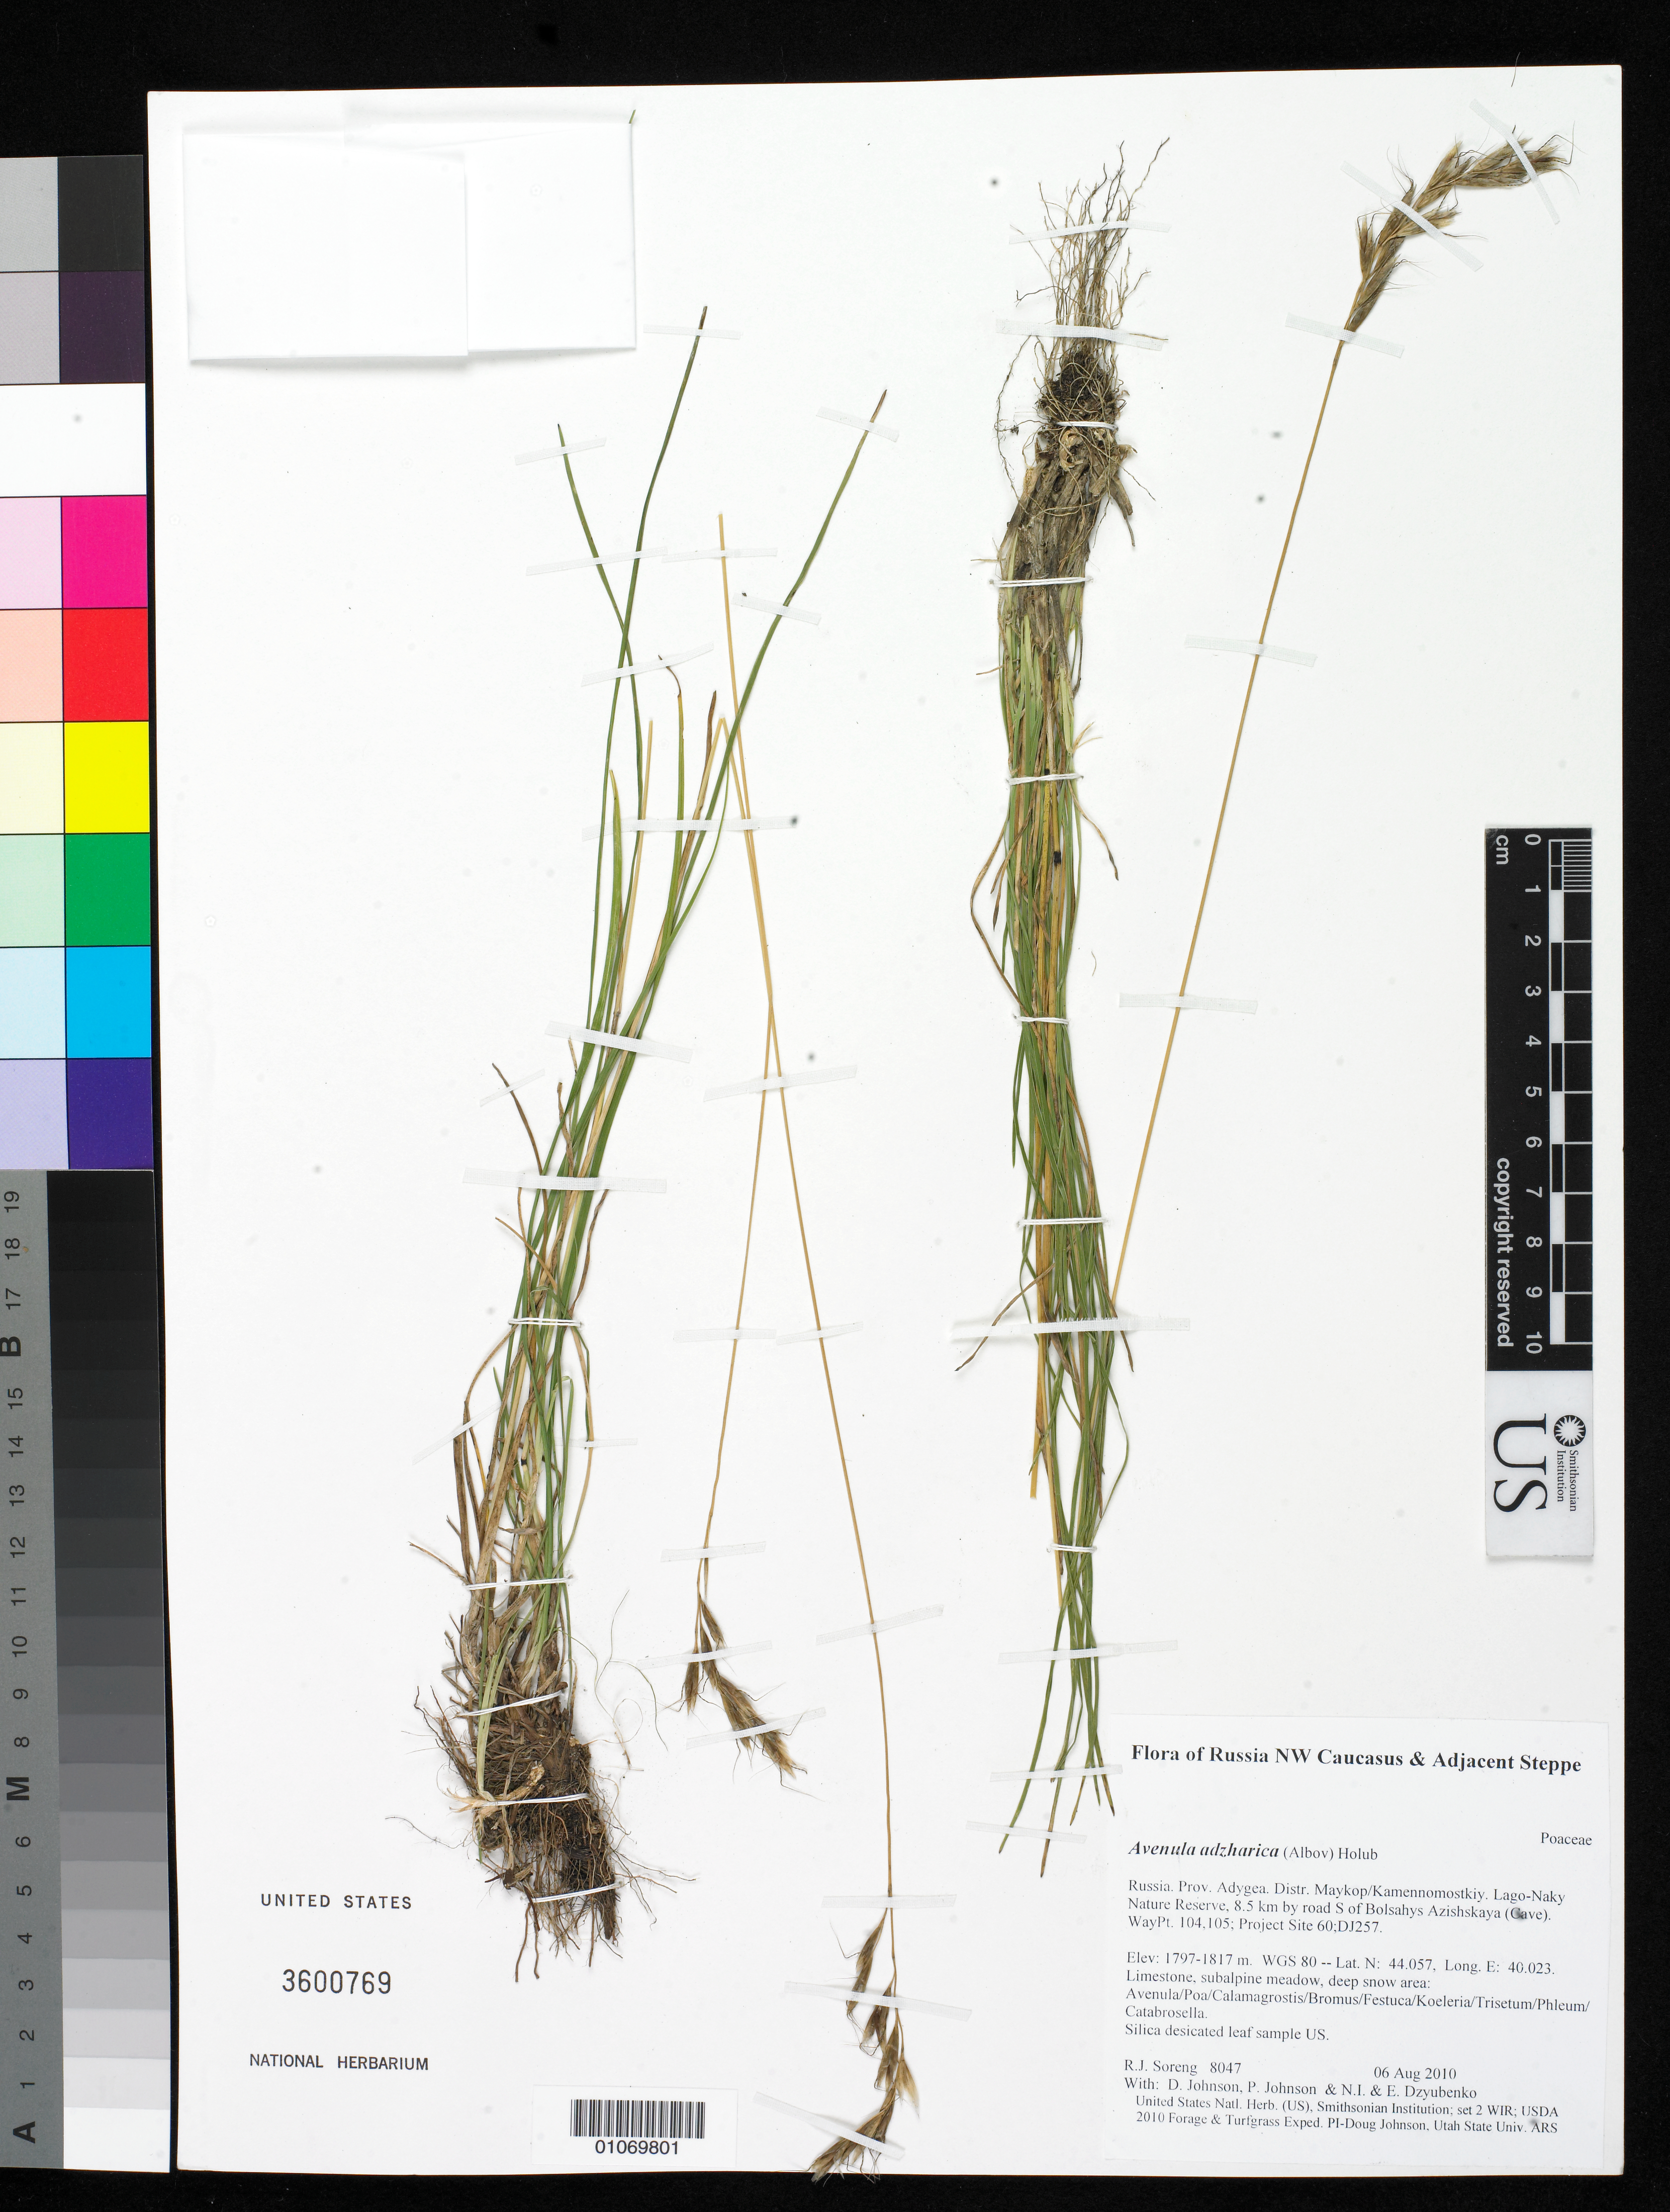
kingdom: Plantae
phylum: Tracheophyta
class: Liliopsida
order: Poales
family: Poaceae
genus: Helictochloa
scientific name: Helictochloa albinervis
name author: (Boiss.) Romero-Zarco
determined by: Poaceae Reorganization Project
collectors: R. J. Soreng, D. Johnson, P. Johnson, N. Dzyubenko & E. Dzyubenko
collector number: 8047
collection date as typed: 06 Aug 2010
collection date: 2010-08-06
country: Russian Federation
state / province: Adygea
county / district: Maykop/Kamennomostkiy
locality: Lago-Naky Nature Reserve, 8.5 km by road S of Bolsahys Azishskaya (Cave)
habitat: Limestone, subalpine meadow, deep snow area: Avenula/Poa/Calamagrostis/Bromus/Festuca/Koeleria/Trisetum/Phleum/Catabrosella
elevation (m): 1797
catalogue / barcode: US 3600769